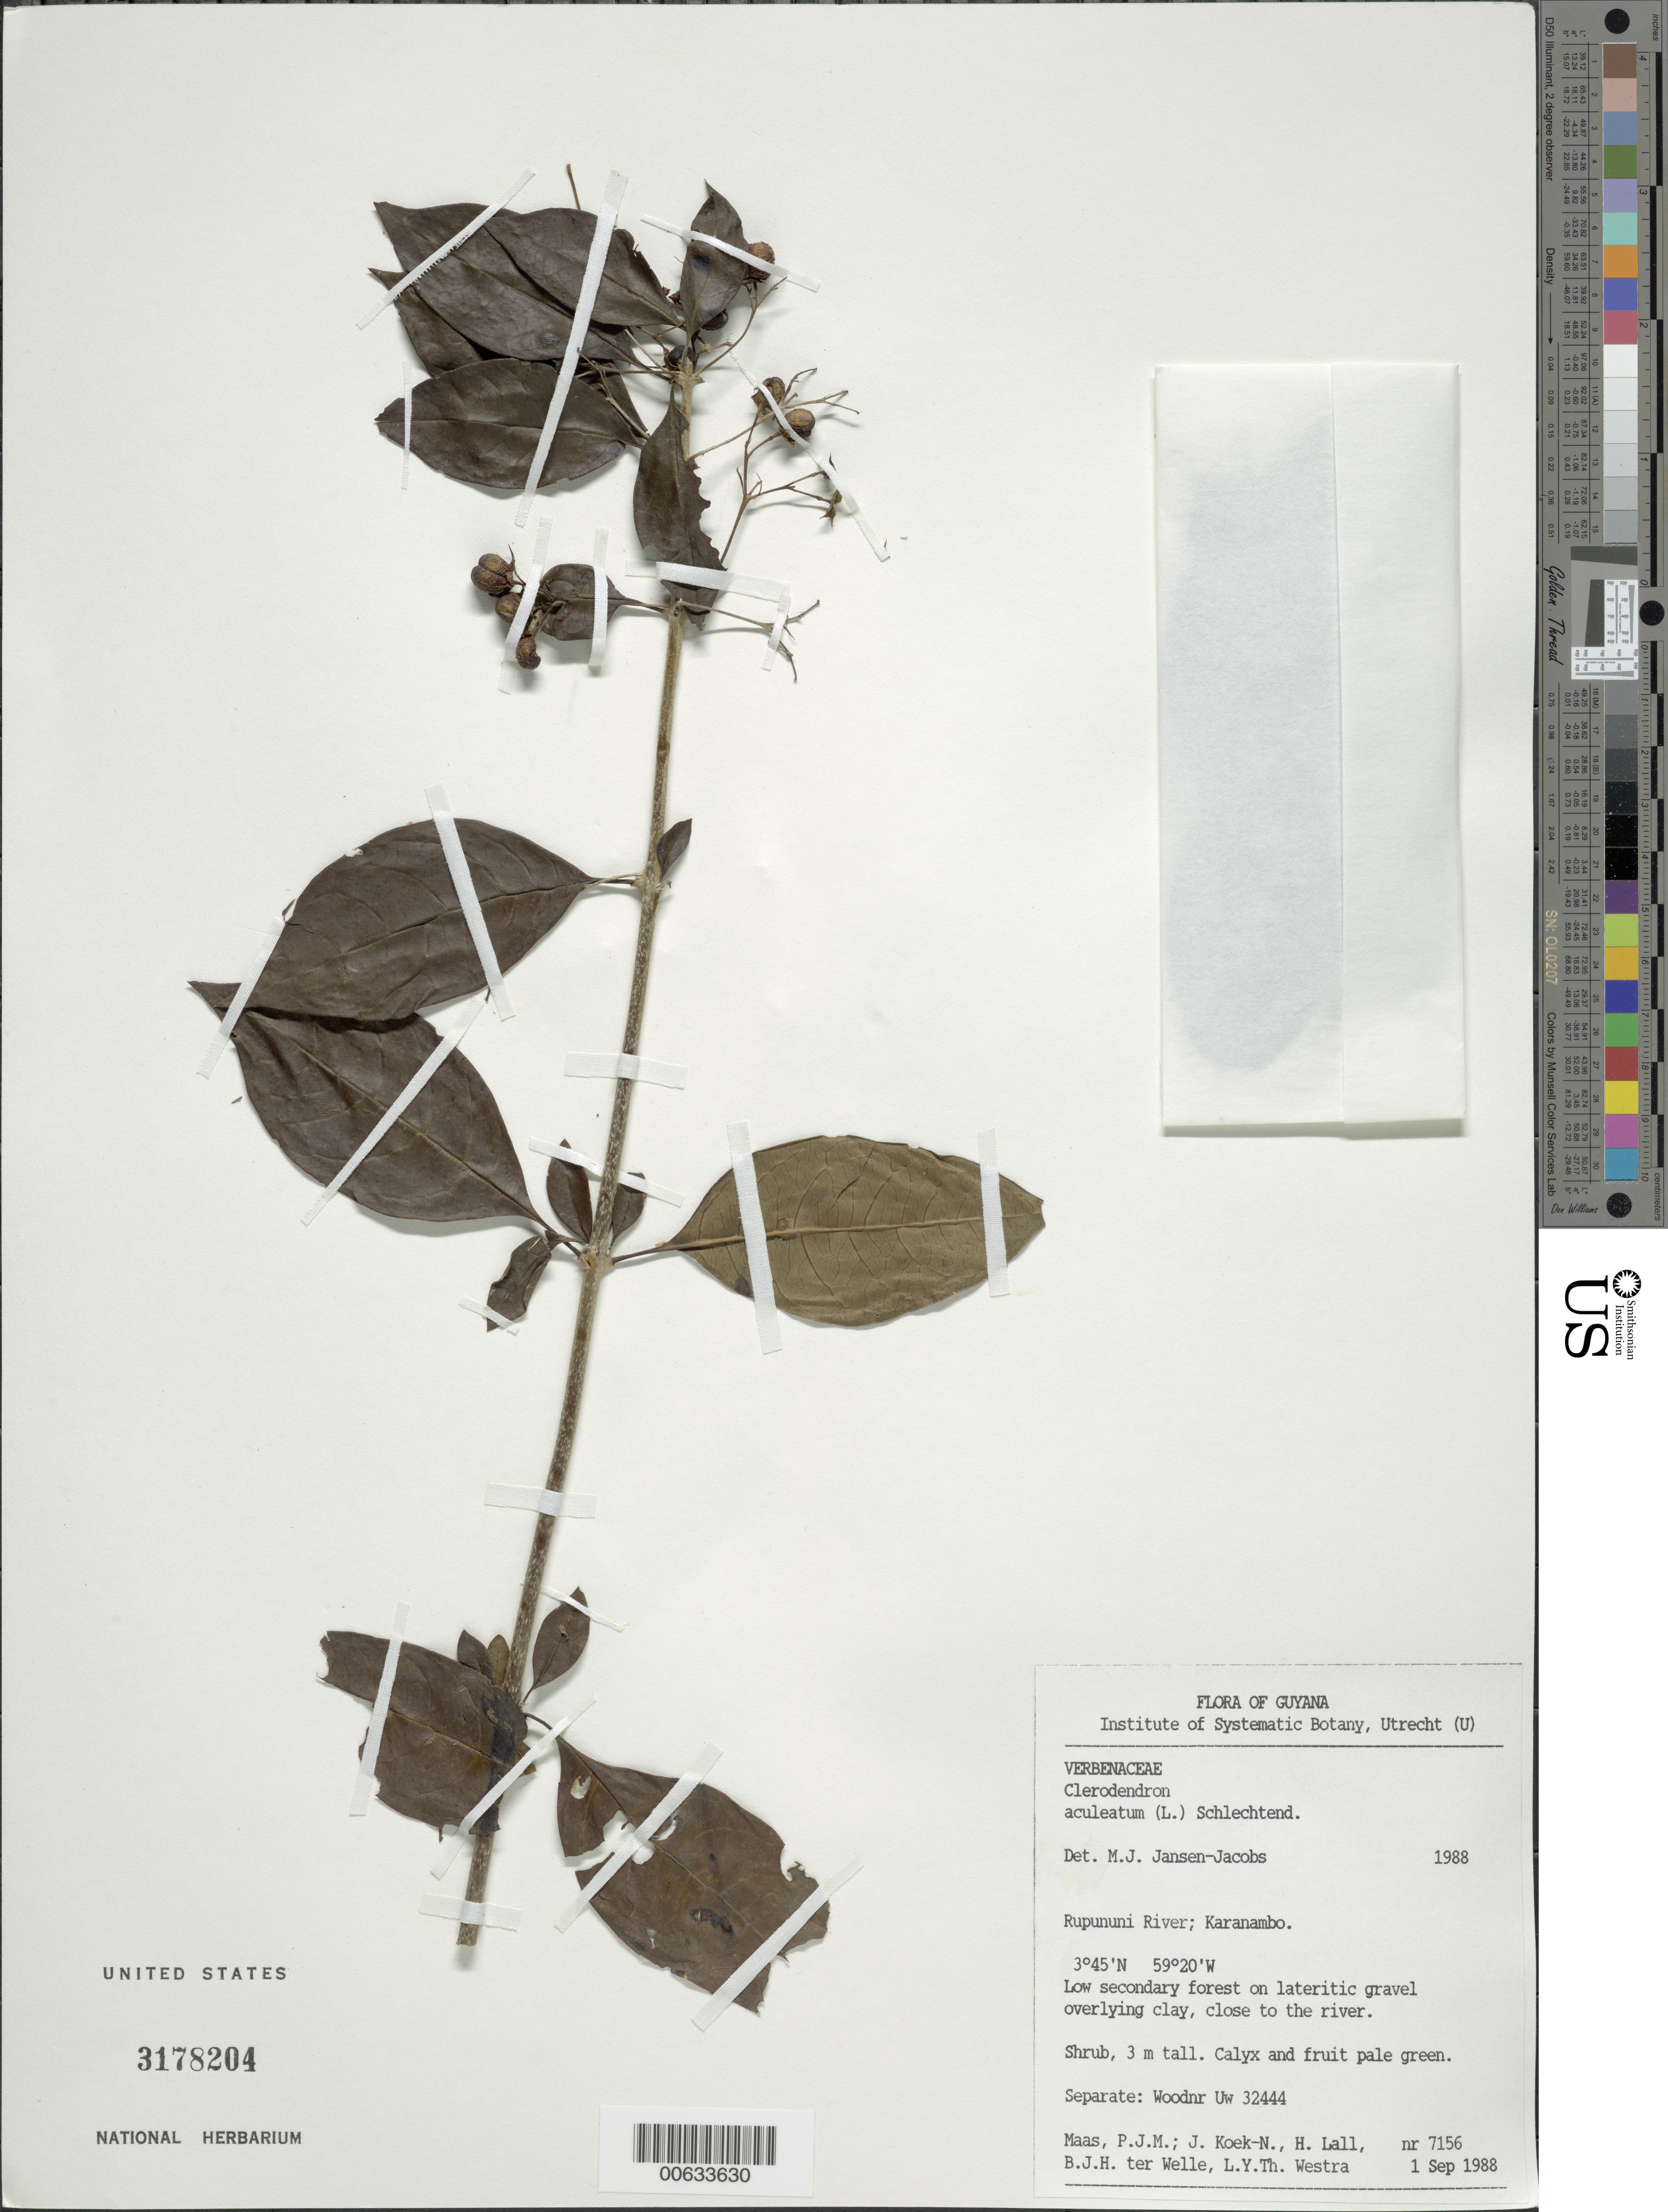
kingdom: Plantae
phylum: Tracheophyta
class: Magnoliopsida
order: Lamiales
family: Lamiaceae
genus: Clerodendrum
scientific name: Clerodendrum aculeatum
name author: (L.) Schltdl.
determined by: Jansen-Jacobs, M. J., (U), Nationaal Herbarium Nederland, Utrecht University branch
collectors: P. Maas, J. Koek-Noorman, H. Lall, B. Welle & L. Y. T. Westra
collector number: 7156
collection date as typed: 1-Sep-88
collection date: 1988-09-01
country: Guyana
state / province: U. Takutu-U. Essequibo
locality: Karanambo, Rupununi River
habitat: Low secondary forest on lateritic gravel overlying clay, close to the river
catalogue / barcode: US 3178204